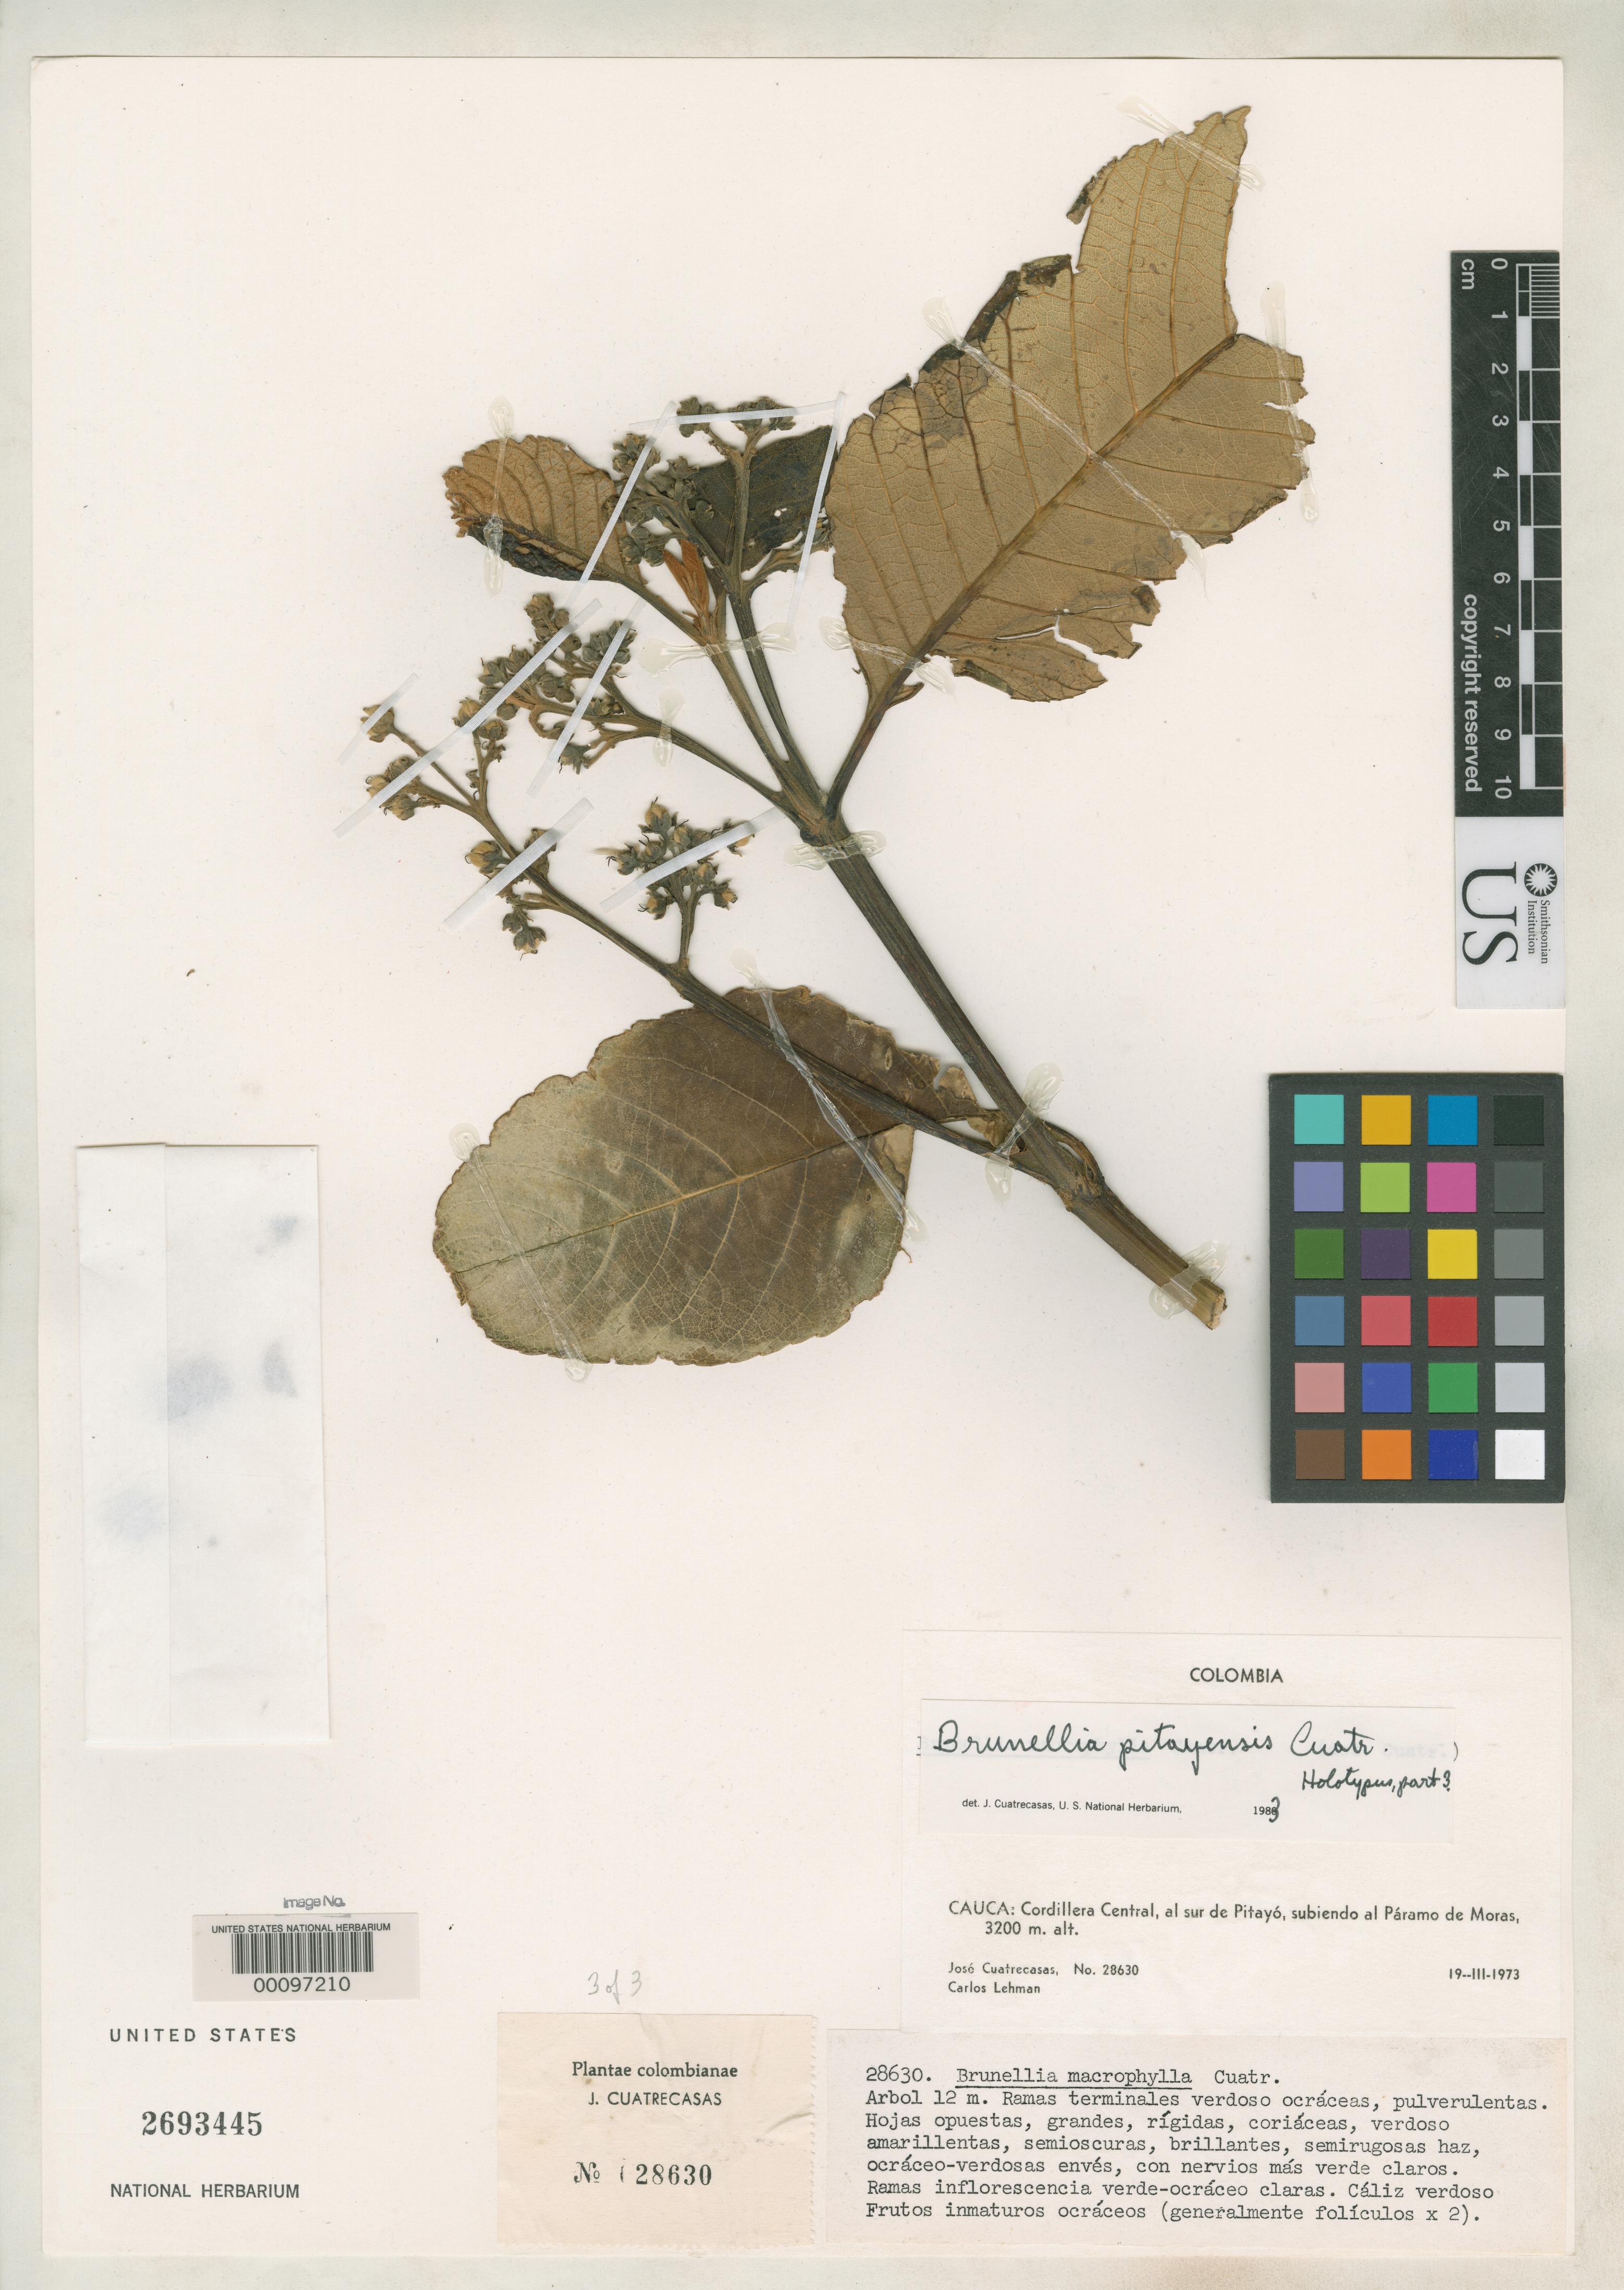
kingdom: Plantae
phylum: Tracheophyta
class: Magnoliopsida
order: Oxalidales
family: Brunelliaceae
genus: Brunellia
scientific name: Brunellia pitayensis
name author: Cuatrec.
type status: Holotype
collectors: J. Cuatrecasas & C. Lehman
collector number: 38630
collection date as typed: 19 Mar 1973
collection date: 1973-03-19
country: Colombia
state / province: Cauca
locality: Cordillera Central, near and S of Pitayo on the way to Paramo de Moras.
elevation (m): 3200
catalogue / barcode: US 2693445